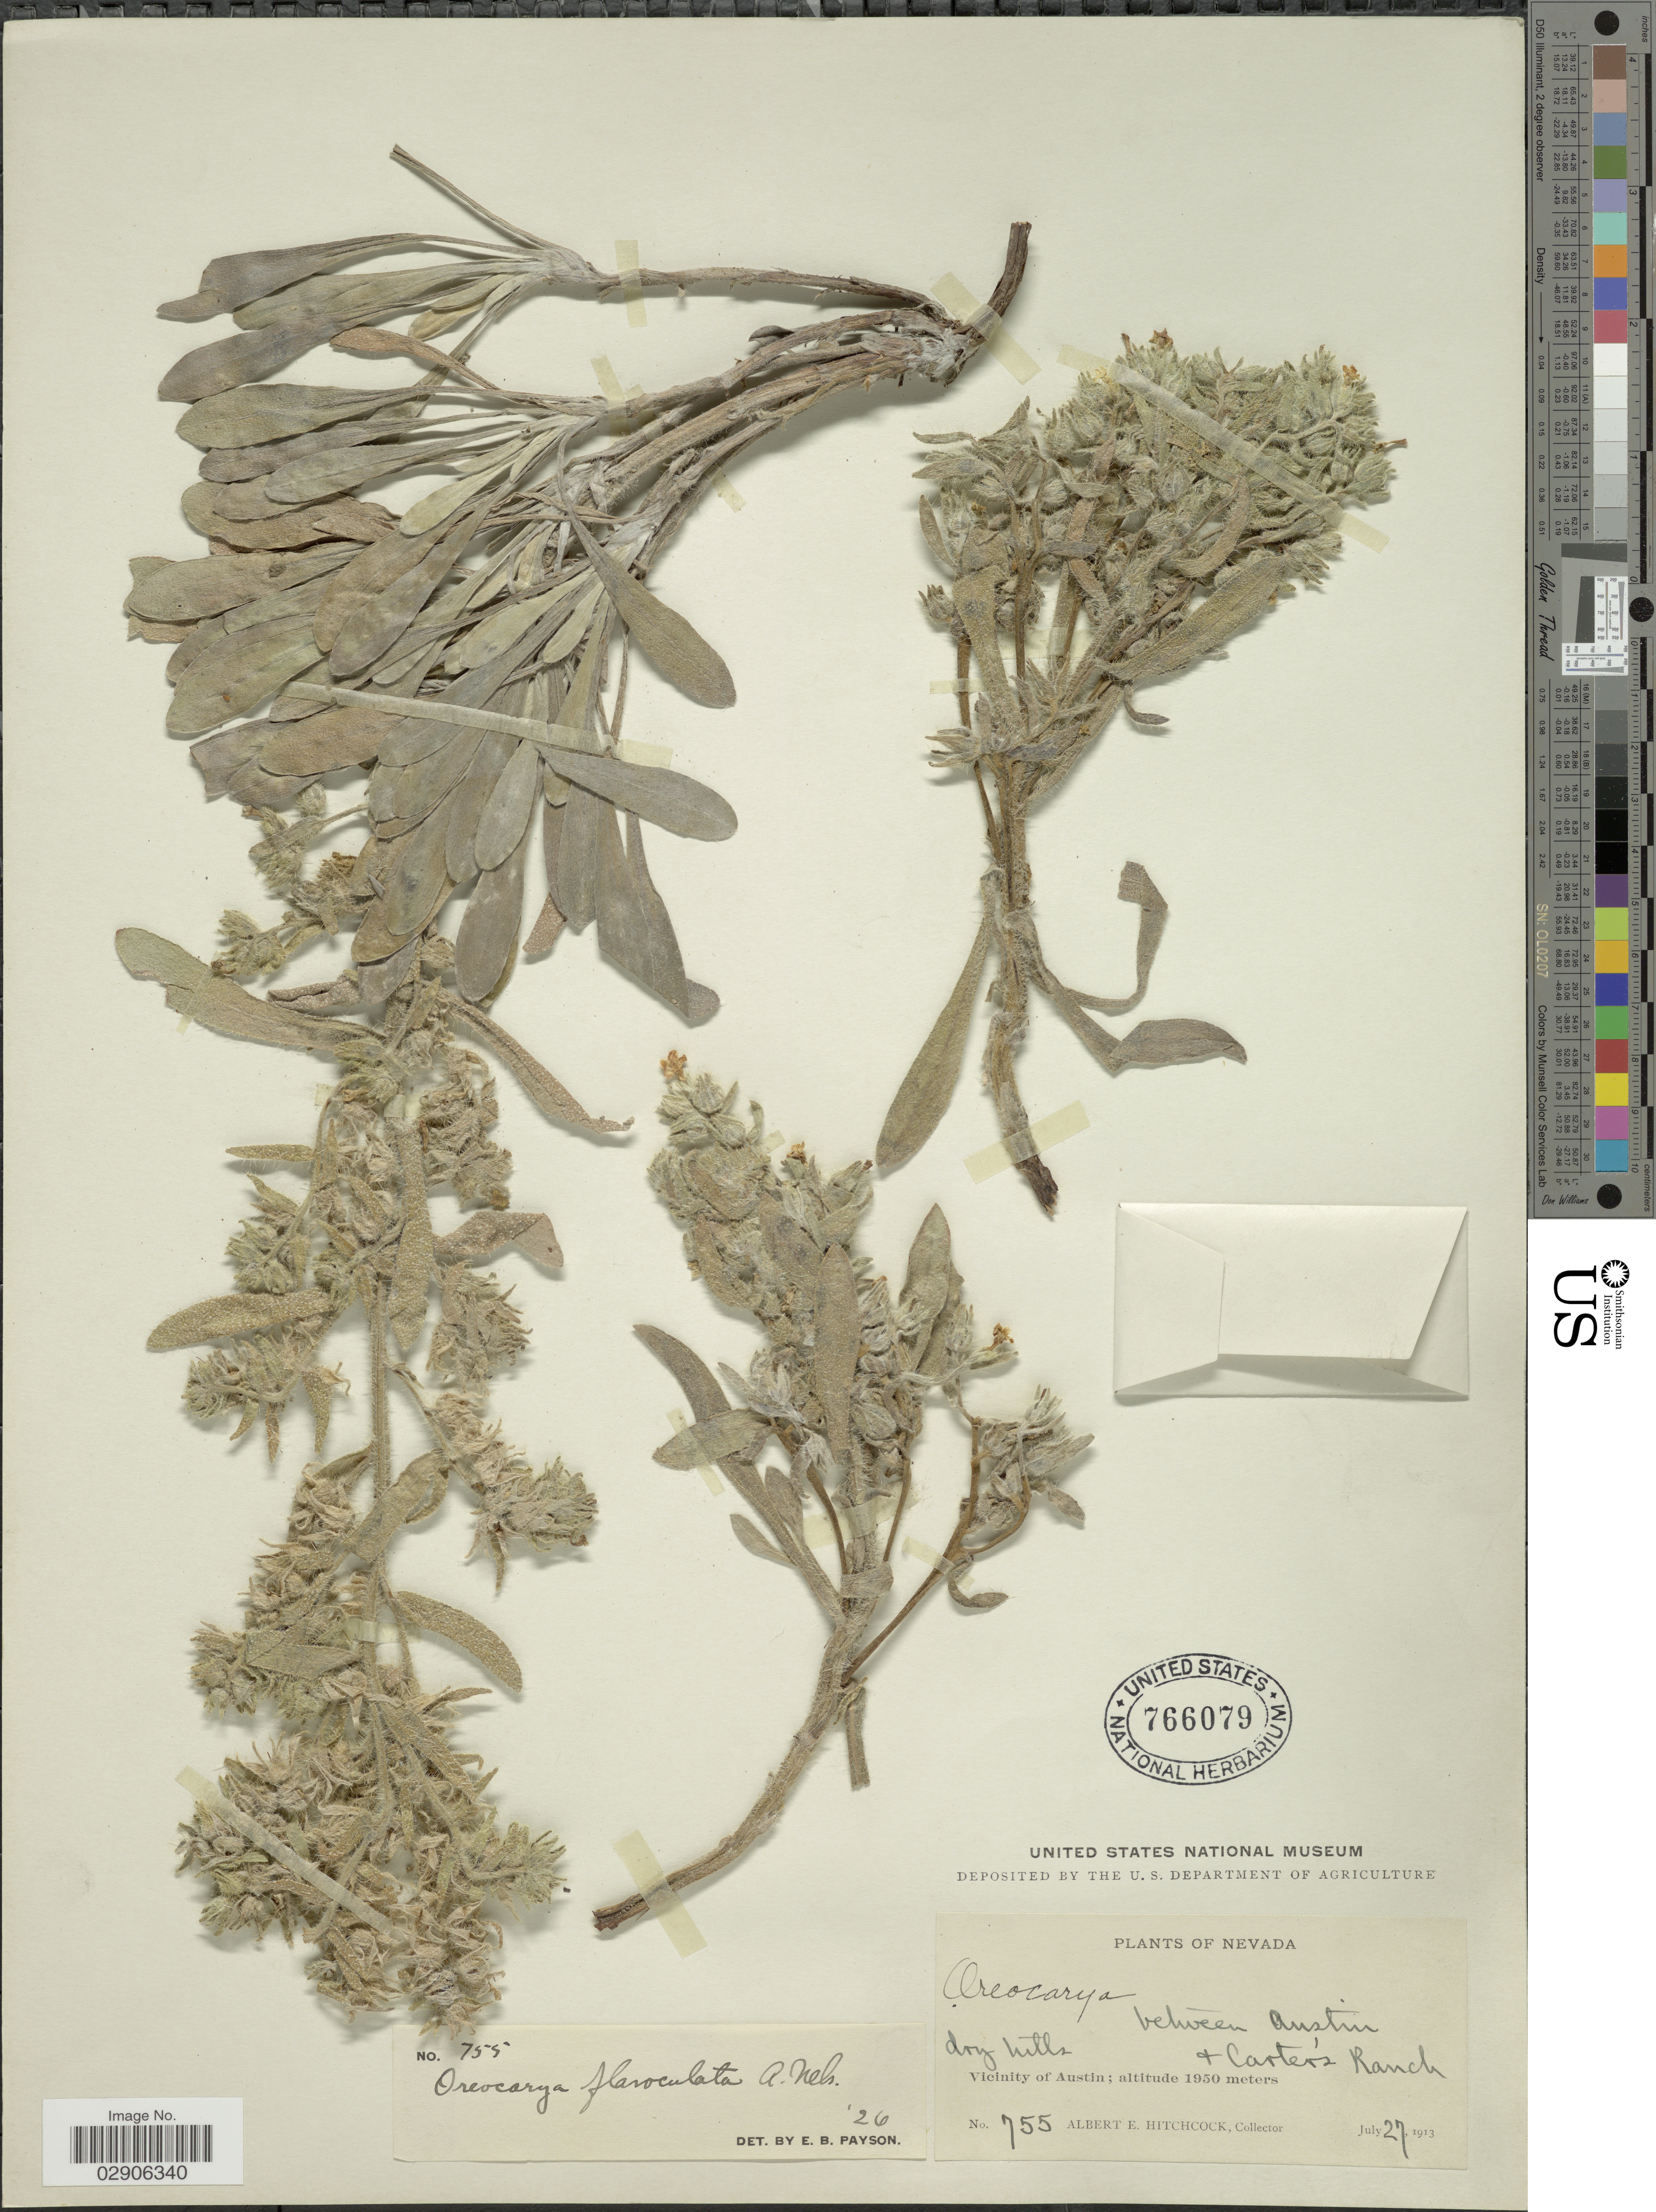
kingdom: Plantae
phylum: Tracheophyta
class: Magnoliopsida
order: Boraginales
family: Boraginaceae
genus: Cryptantha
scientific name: Cryptantha flavoculata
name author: (A. Nelson) Payson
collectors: A. Hitchcock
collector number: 755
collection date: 1913-07-27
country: United States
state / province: Nevada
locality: Vicinity of Austin & Carter's Ranch.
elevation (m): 1950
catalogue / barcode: US 766079